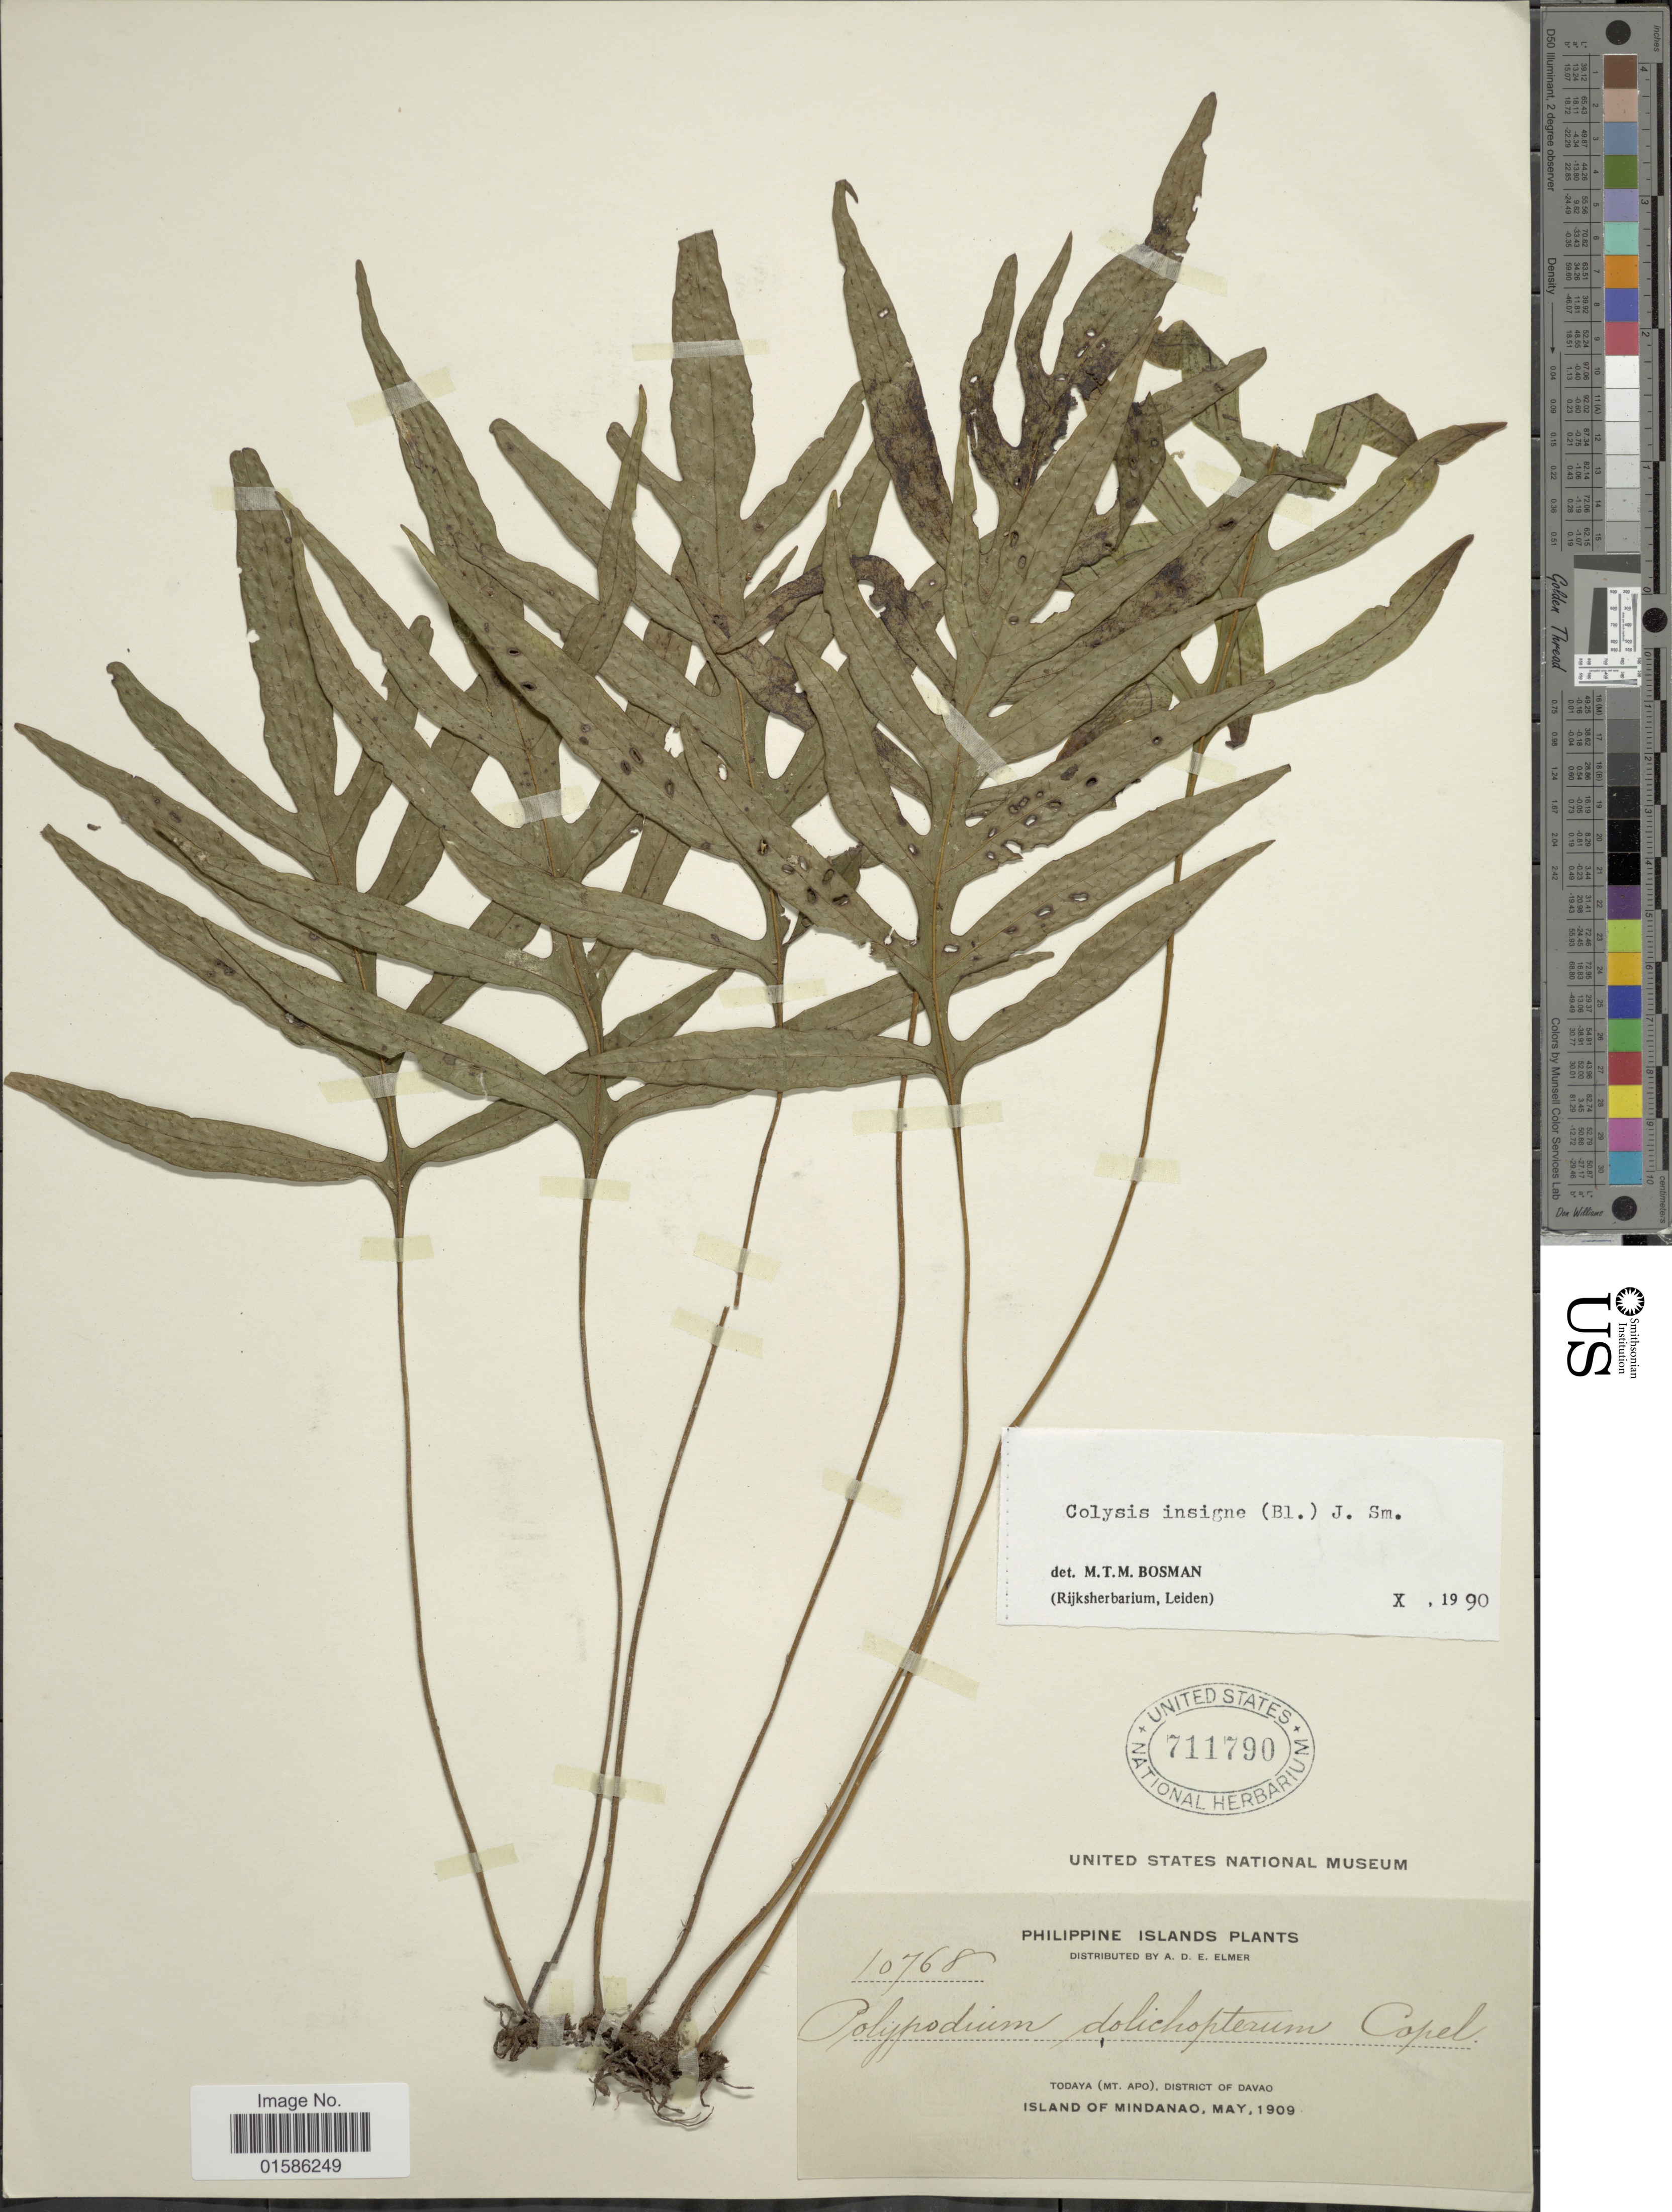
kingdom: Plantae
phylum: Tracheophyta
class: Polypodiopsida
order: Polypodiales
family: Polypodiaceae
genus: Microsorum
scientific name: Microsorum insigne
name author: (Blume) Copel.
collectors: A. D. E. Elmer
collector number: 10768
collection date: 1908-05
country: Philippines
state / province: Davao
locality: Philippine Islands, Todaya (Mt. Apo), District of Davao, Island of Mindanao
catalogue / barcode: US 711790